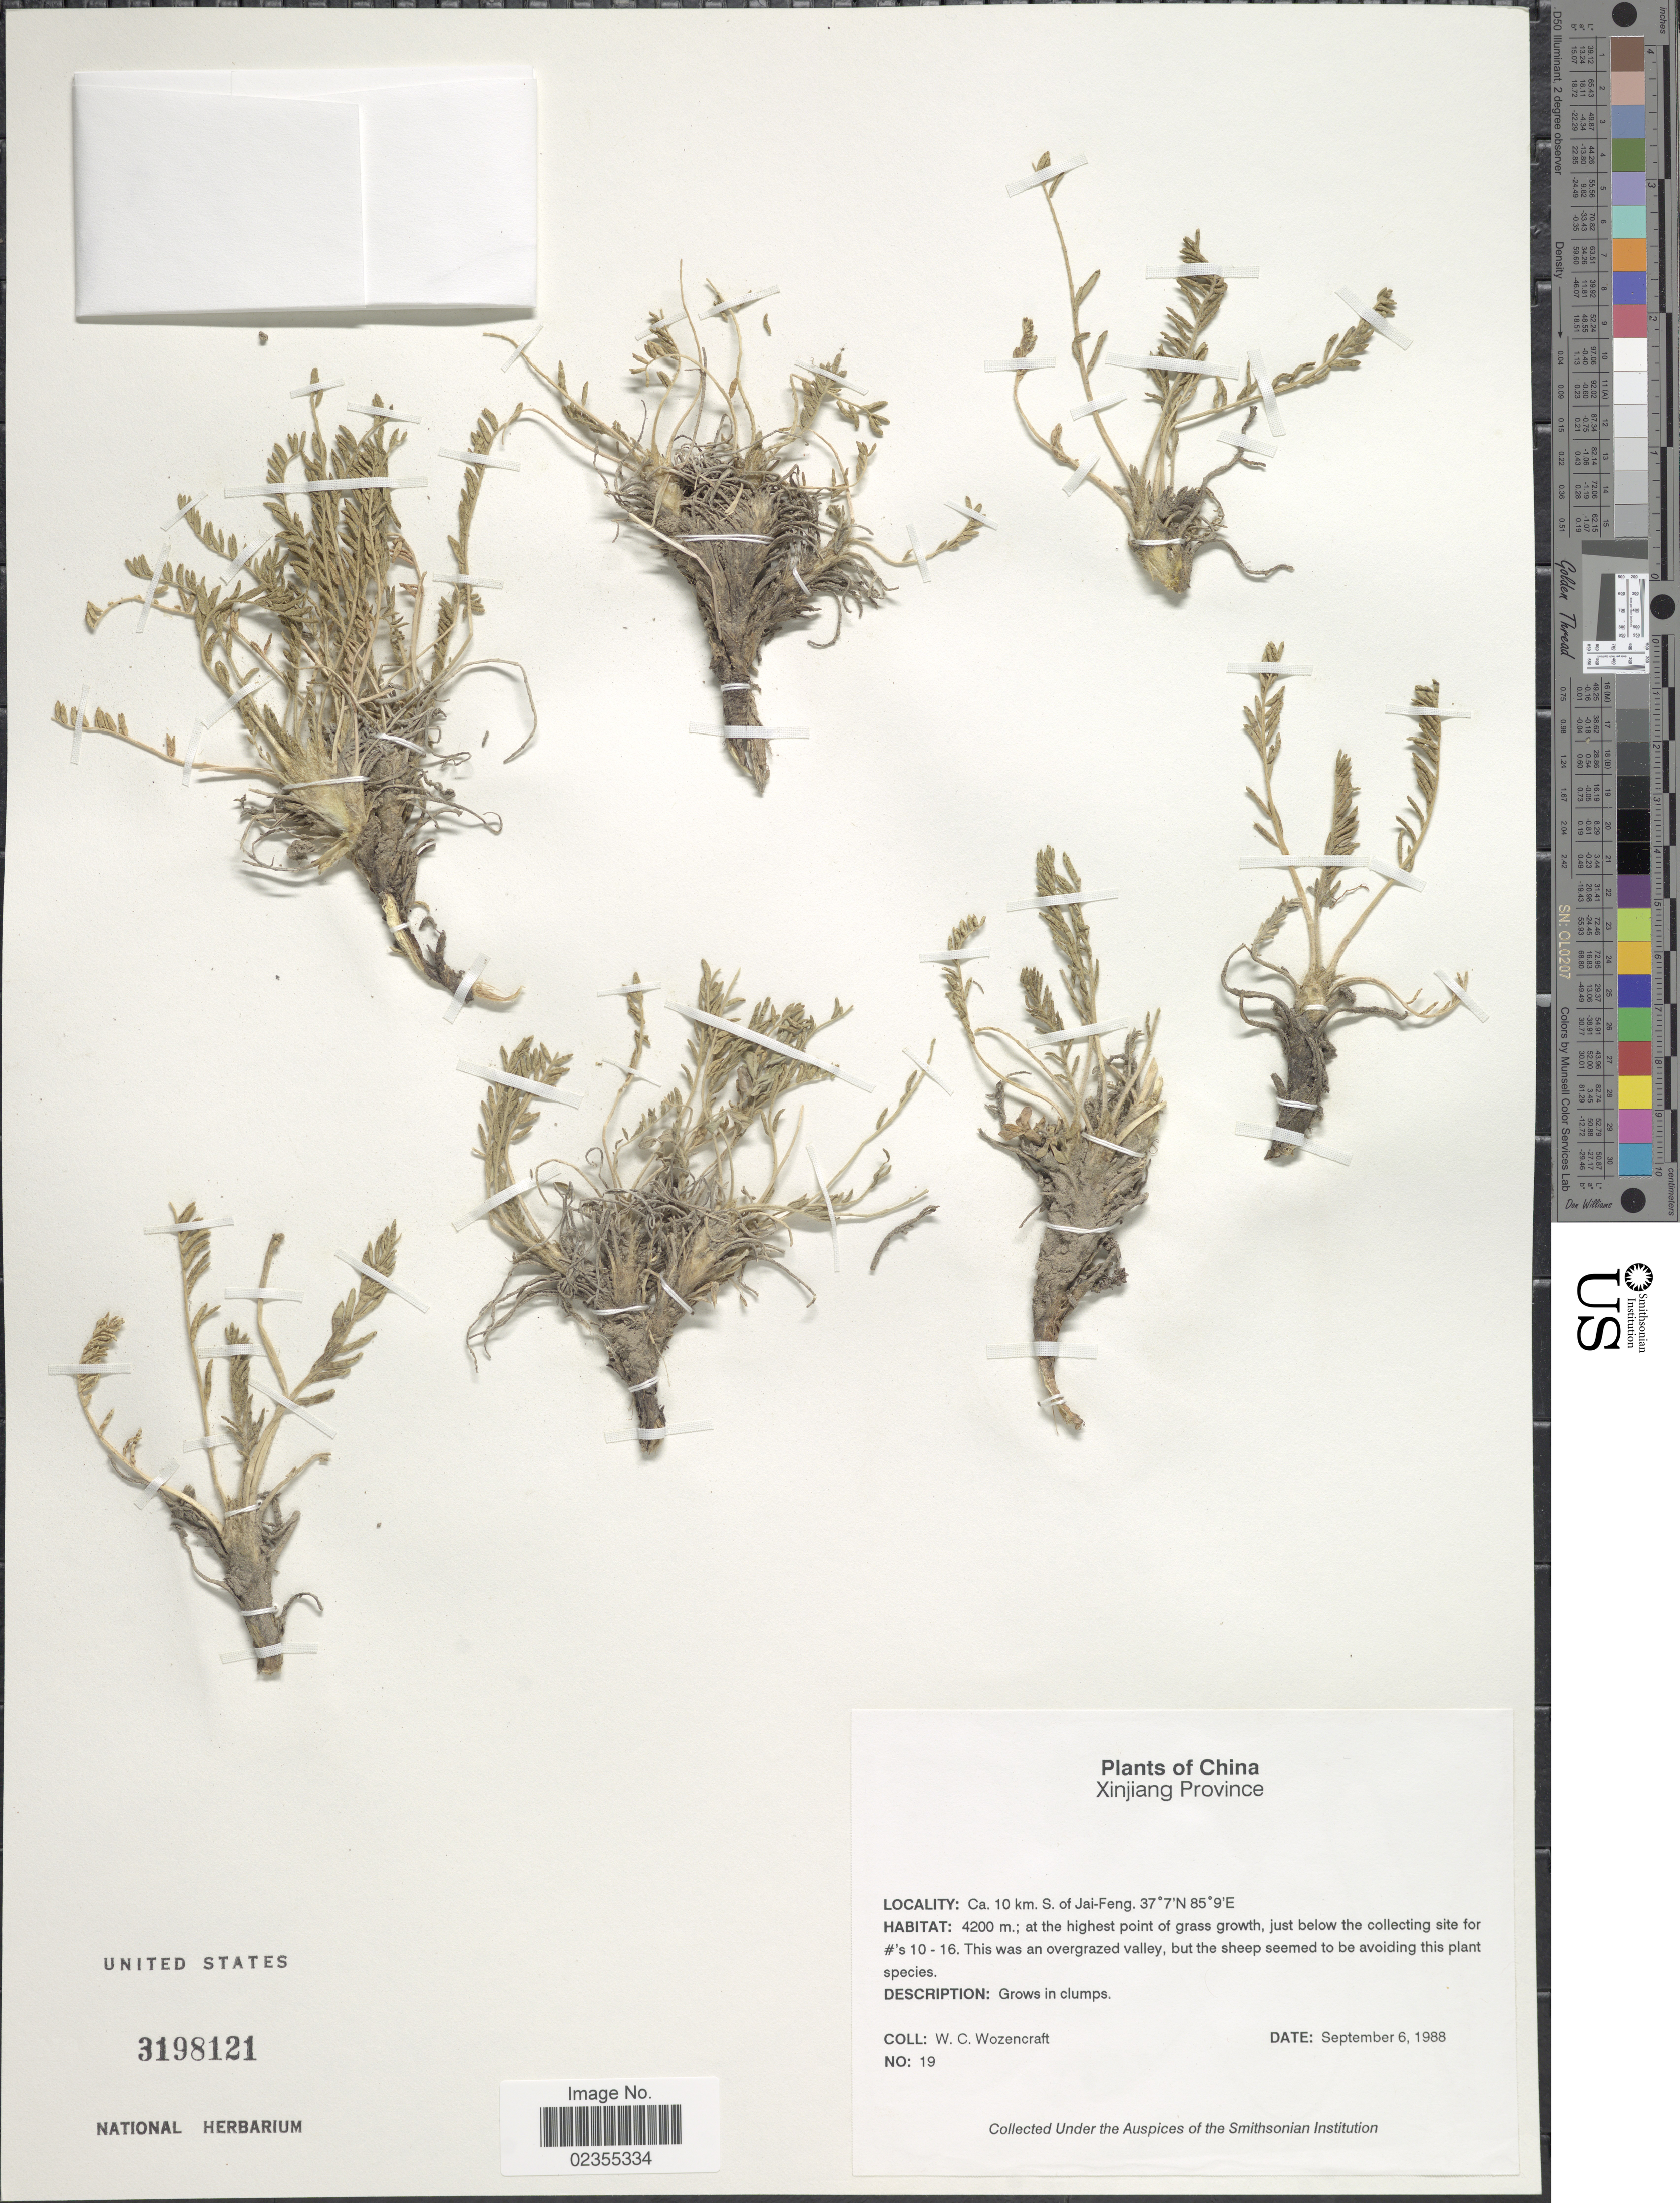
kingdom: Plantae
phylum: Tracheophyta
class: Magnoliopsida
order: Fabales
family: Fabaceae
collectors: W. Wozencraft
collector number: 19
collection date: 1988-09-06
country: China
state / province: Xinjiang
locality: Ca. 10 km S of Jai-Feng, at the highest point of grass, just below the collecting site for # 10-16.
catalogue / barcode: US 3198121